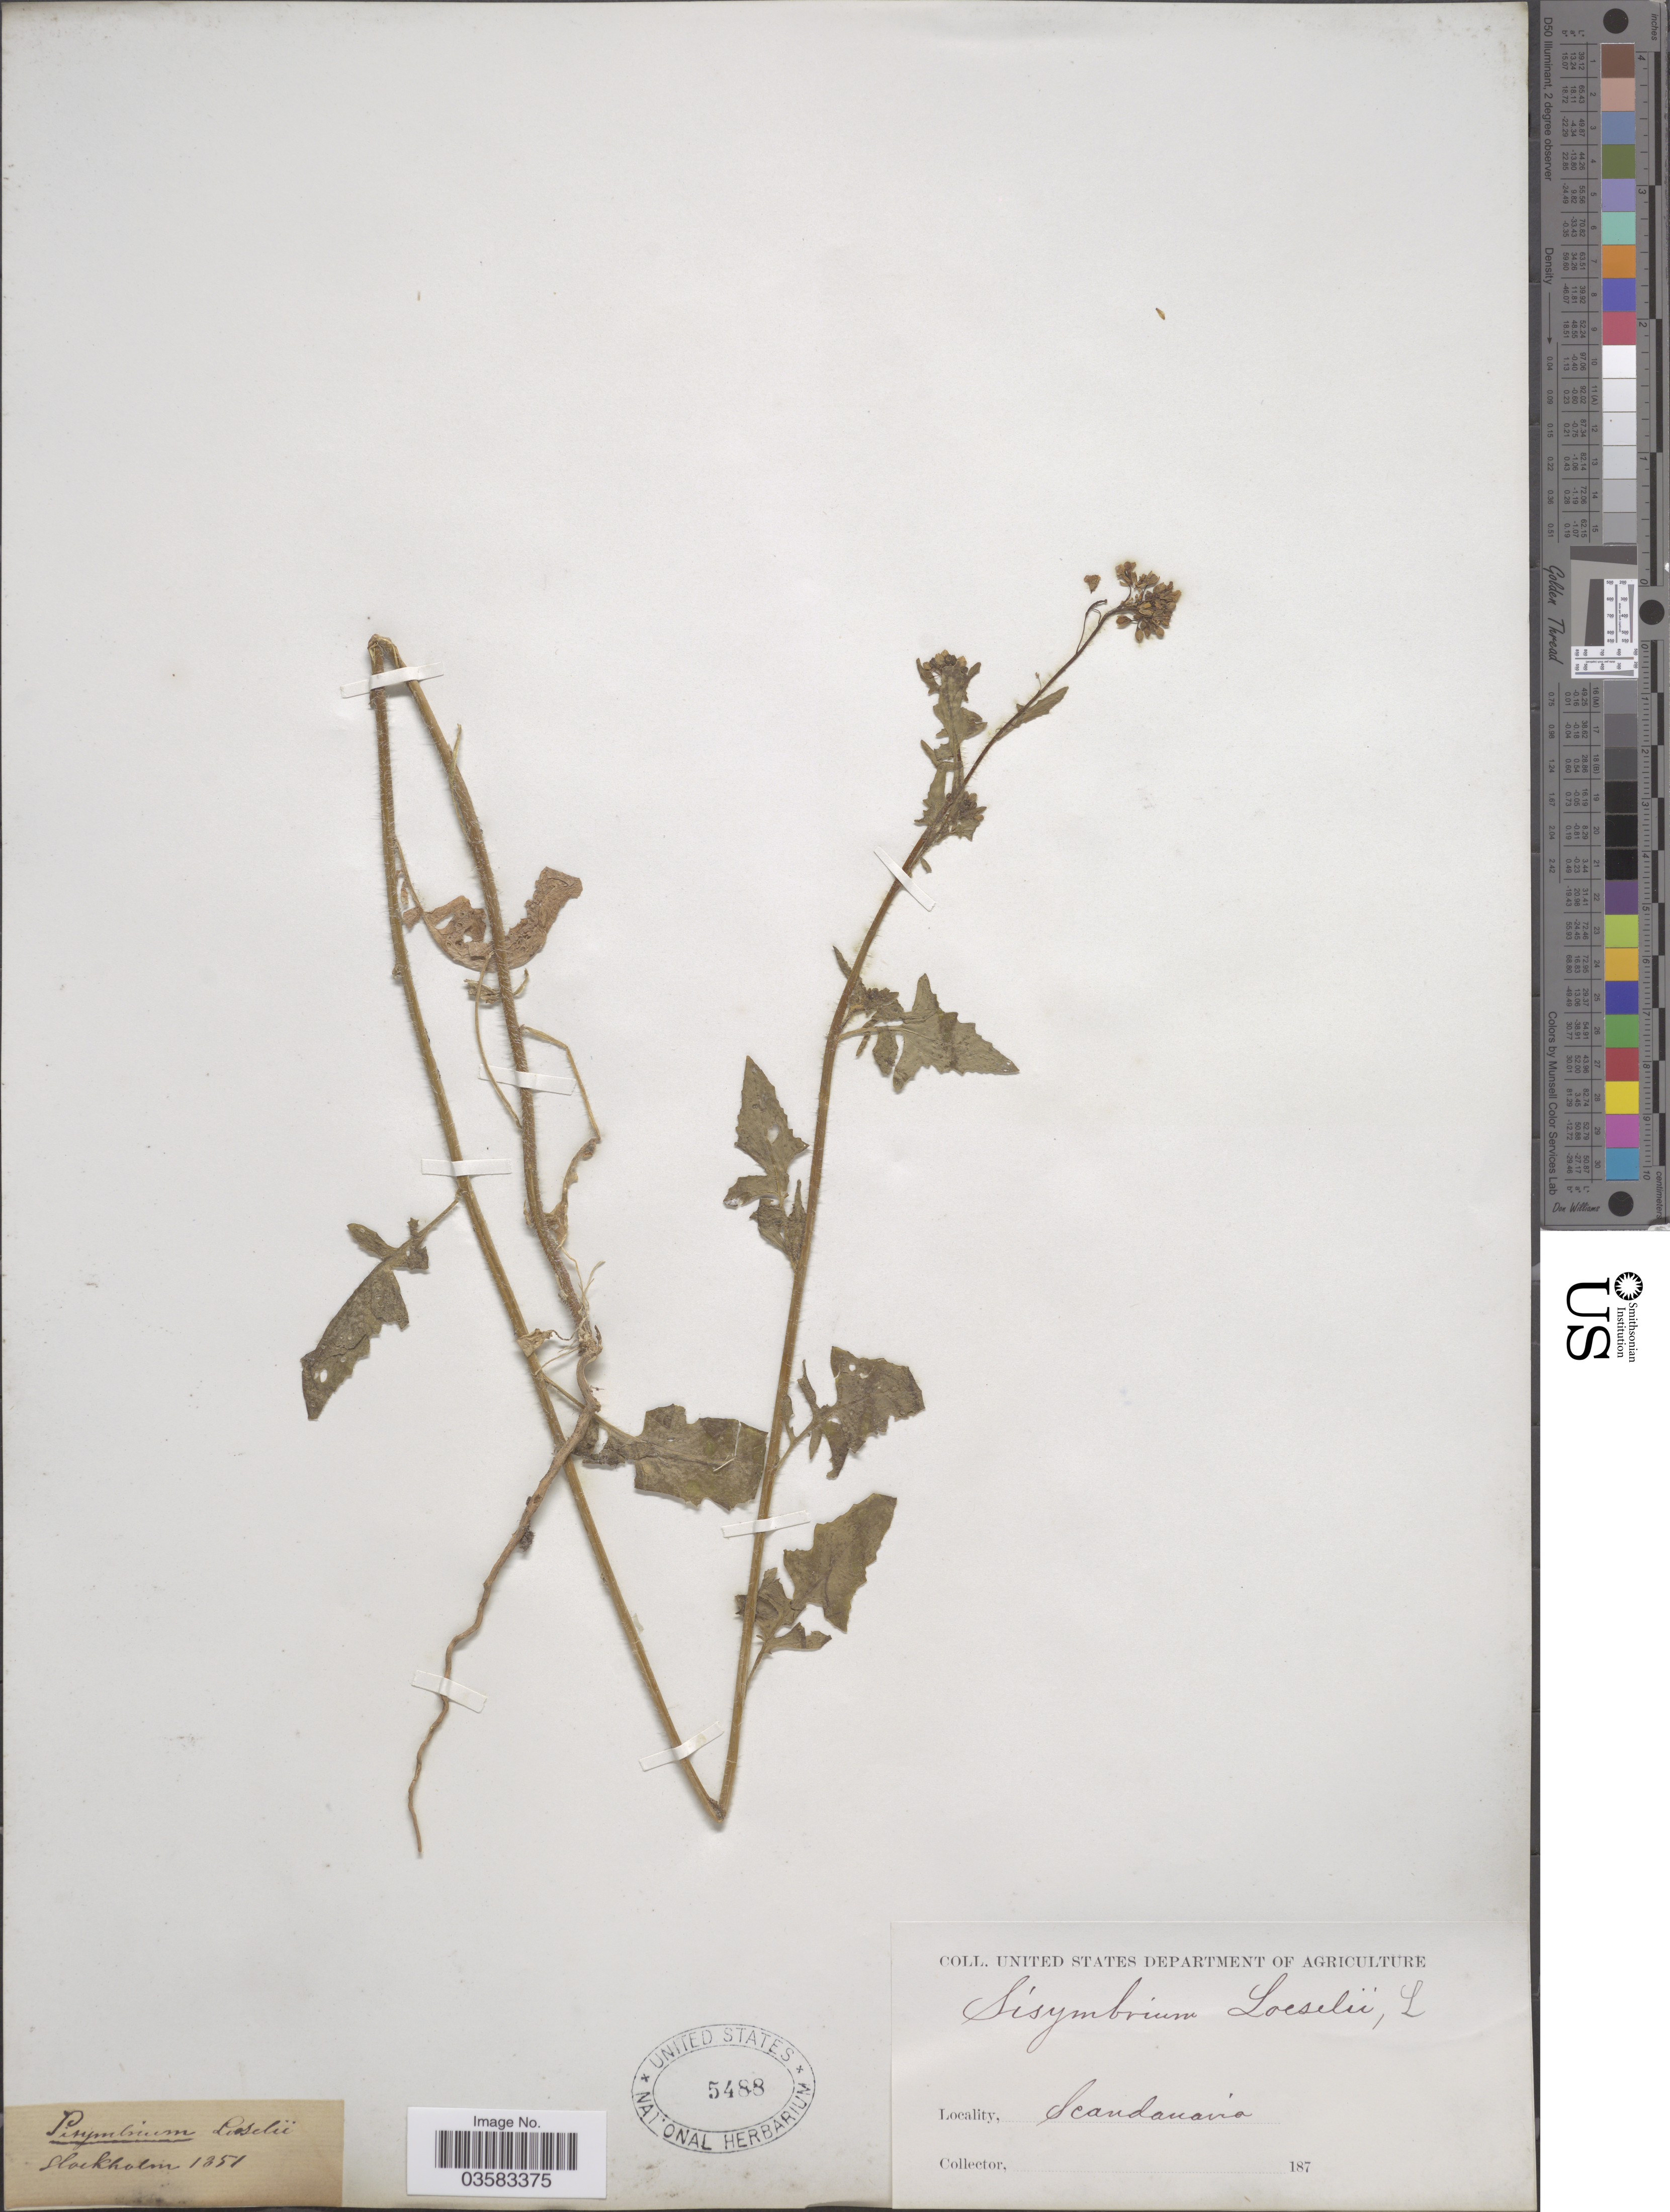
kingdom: Plantae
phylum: Tracheophyta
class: Magnoliopsida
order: Brassicales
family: Brassicaceae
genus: Sisymbrium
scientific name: Sisymbrium loeselii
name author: L.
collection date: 1851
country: Sweden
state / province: Stockholm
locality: Stockholm, Scandinavia.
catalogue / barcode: US 5488